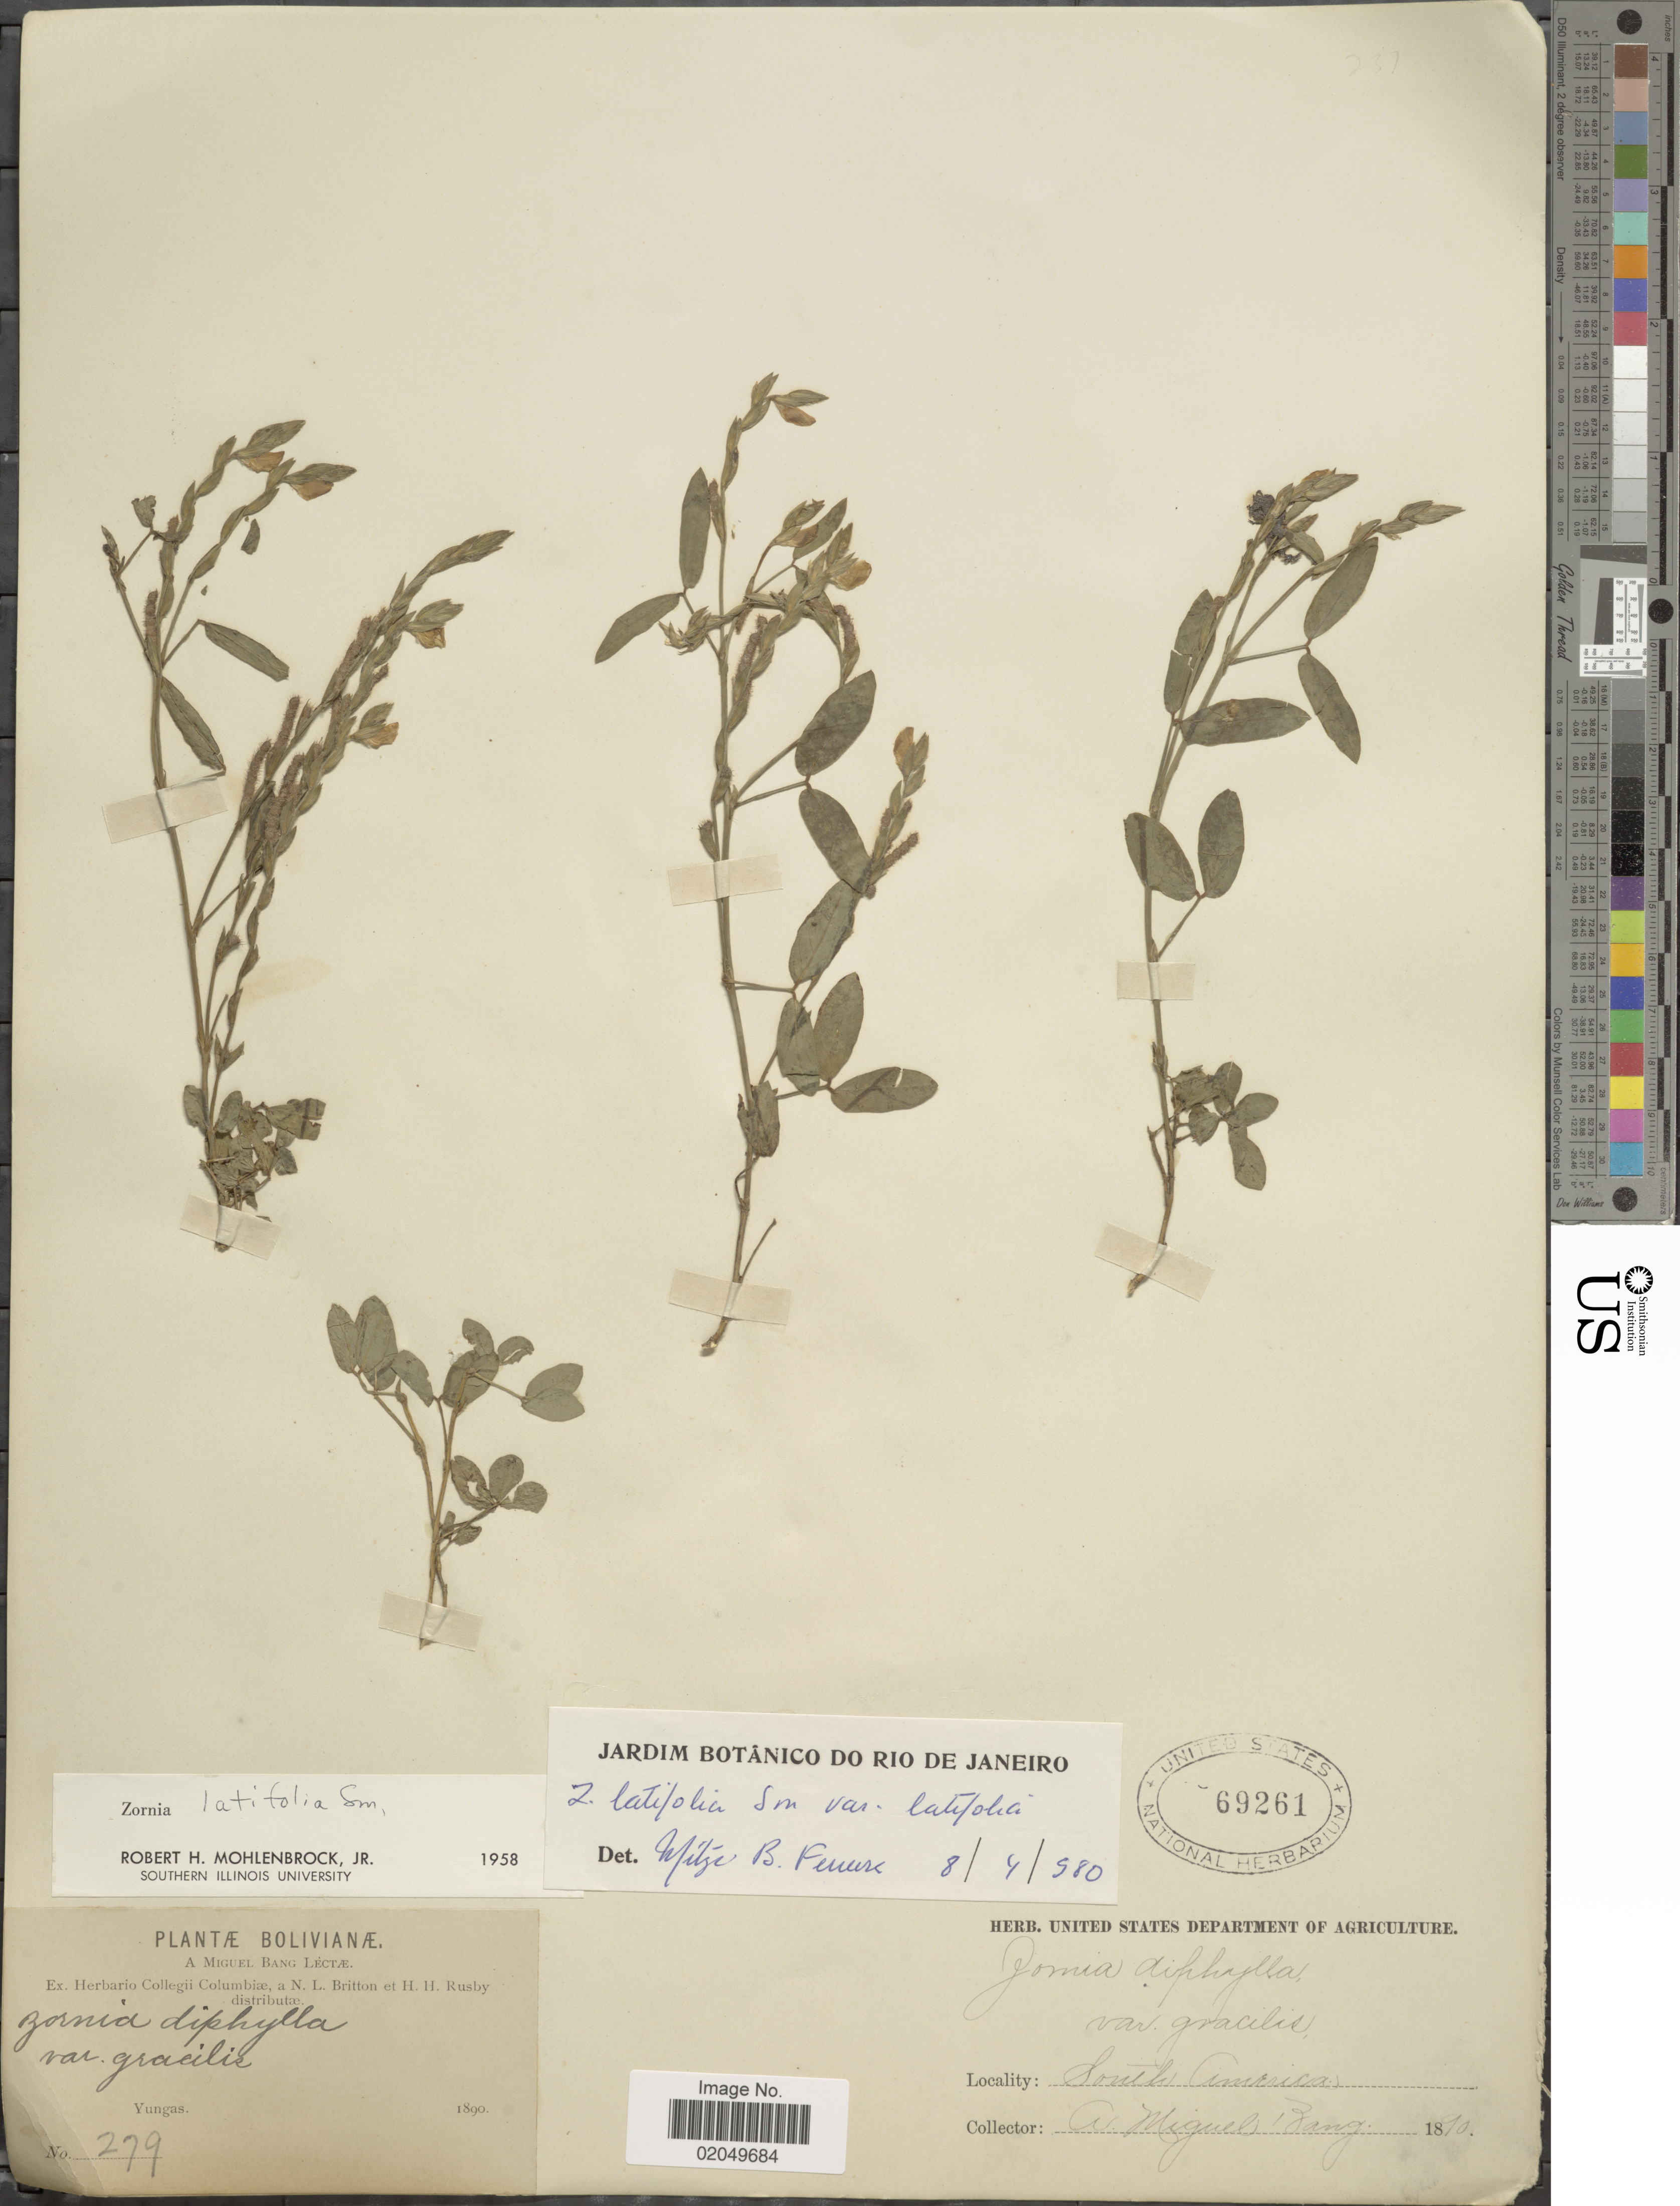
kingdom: Plantae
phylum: Tracheophyta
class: Magnoliopsida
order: Fabales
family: Fabaceae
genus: Zornia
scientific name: Zornia latifolia var. latifolia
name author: Sm.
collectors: M. Bang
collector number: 279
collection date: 1890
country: Bolivia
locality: Bolivianae. yungas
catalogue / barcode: US 69261